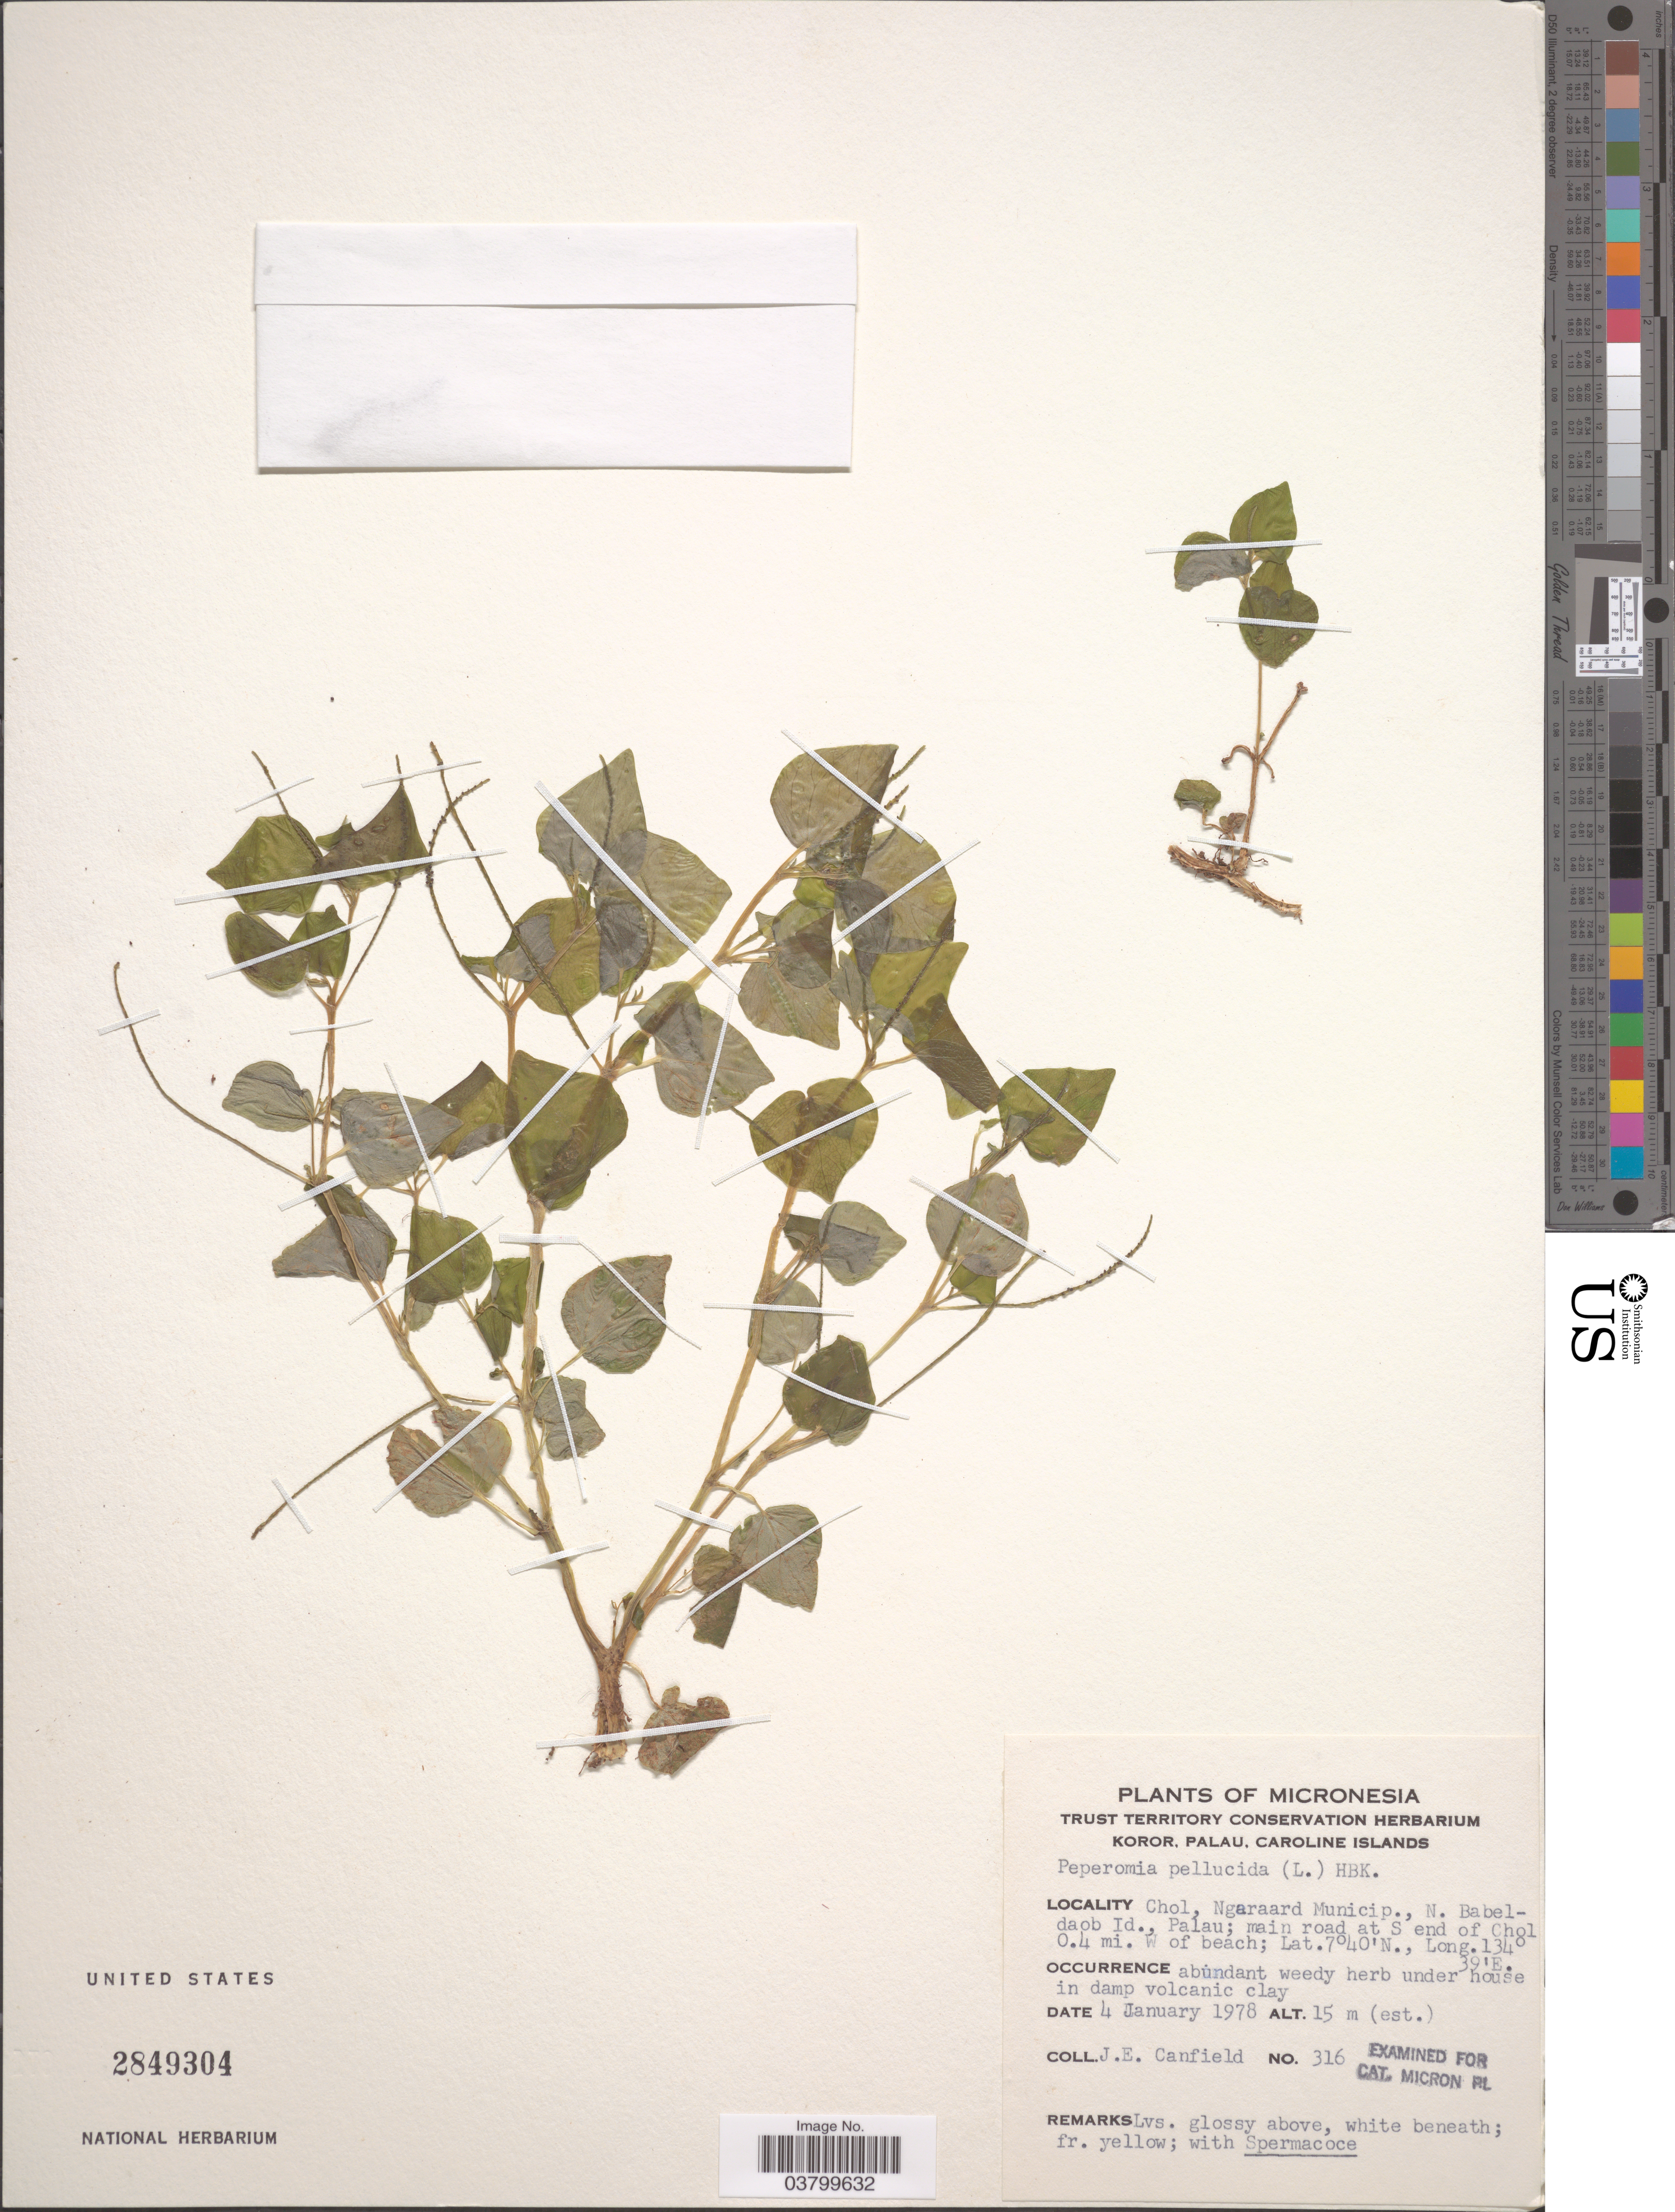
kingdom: Plantae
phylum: Tracheophyta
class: Magnoliopsida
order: Piperales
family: Piperaceae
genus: Peperomia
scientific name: Peperomia pellucida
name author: (L.) Kunth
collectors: J. E. Canfield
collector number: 316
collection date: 1978-01-04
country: Palau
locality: Koror, Palau, Caroline Islands. Chol, Ngaraard Municip., N. Babeldaob Id. Palau; main road at S end of Chol 0.4 mi. W of beach.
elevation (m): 15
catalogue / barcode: US 2849304